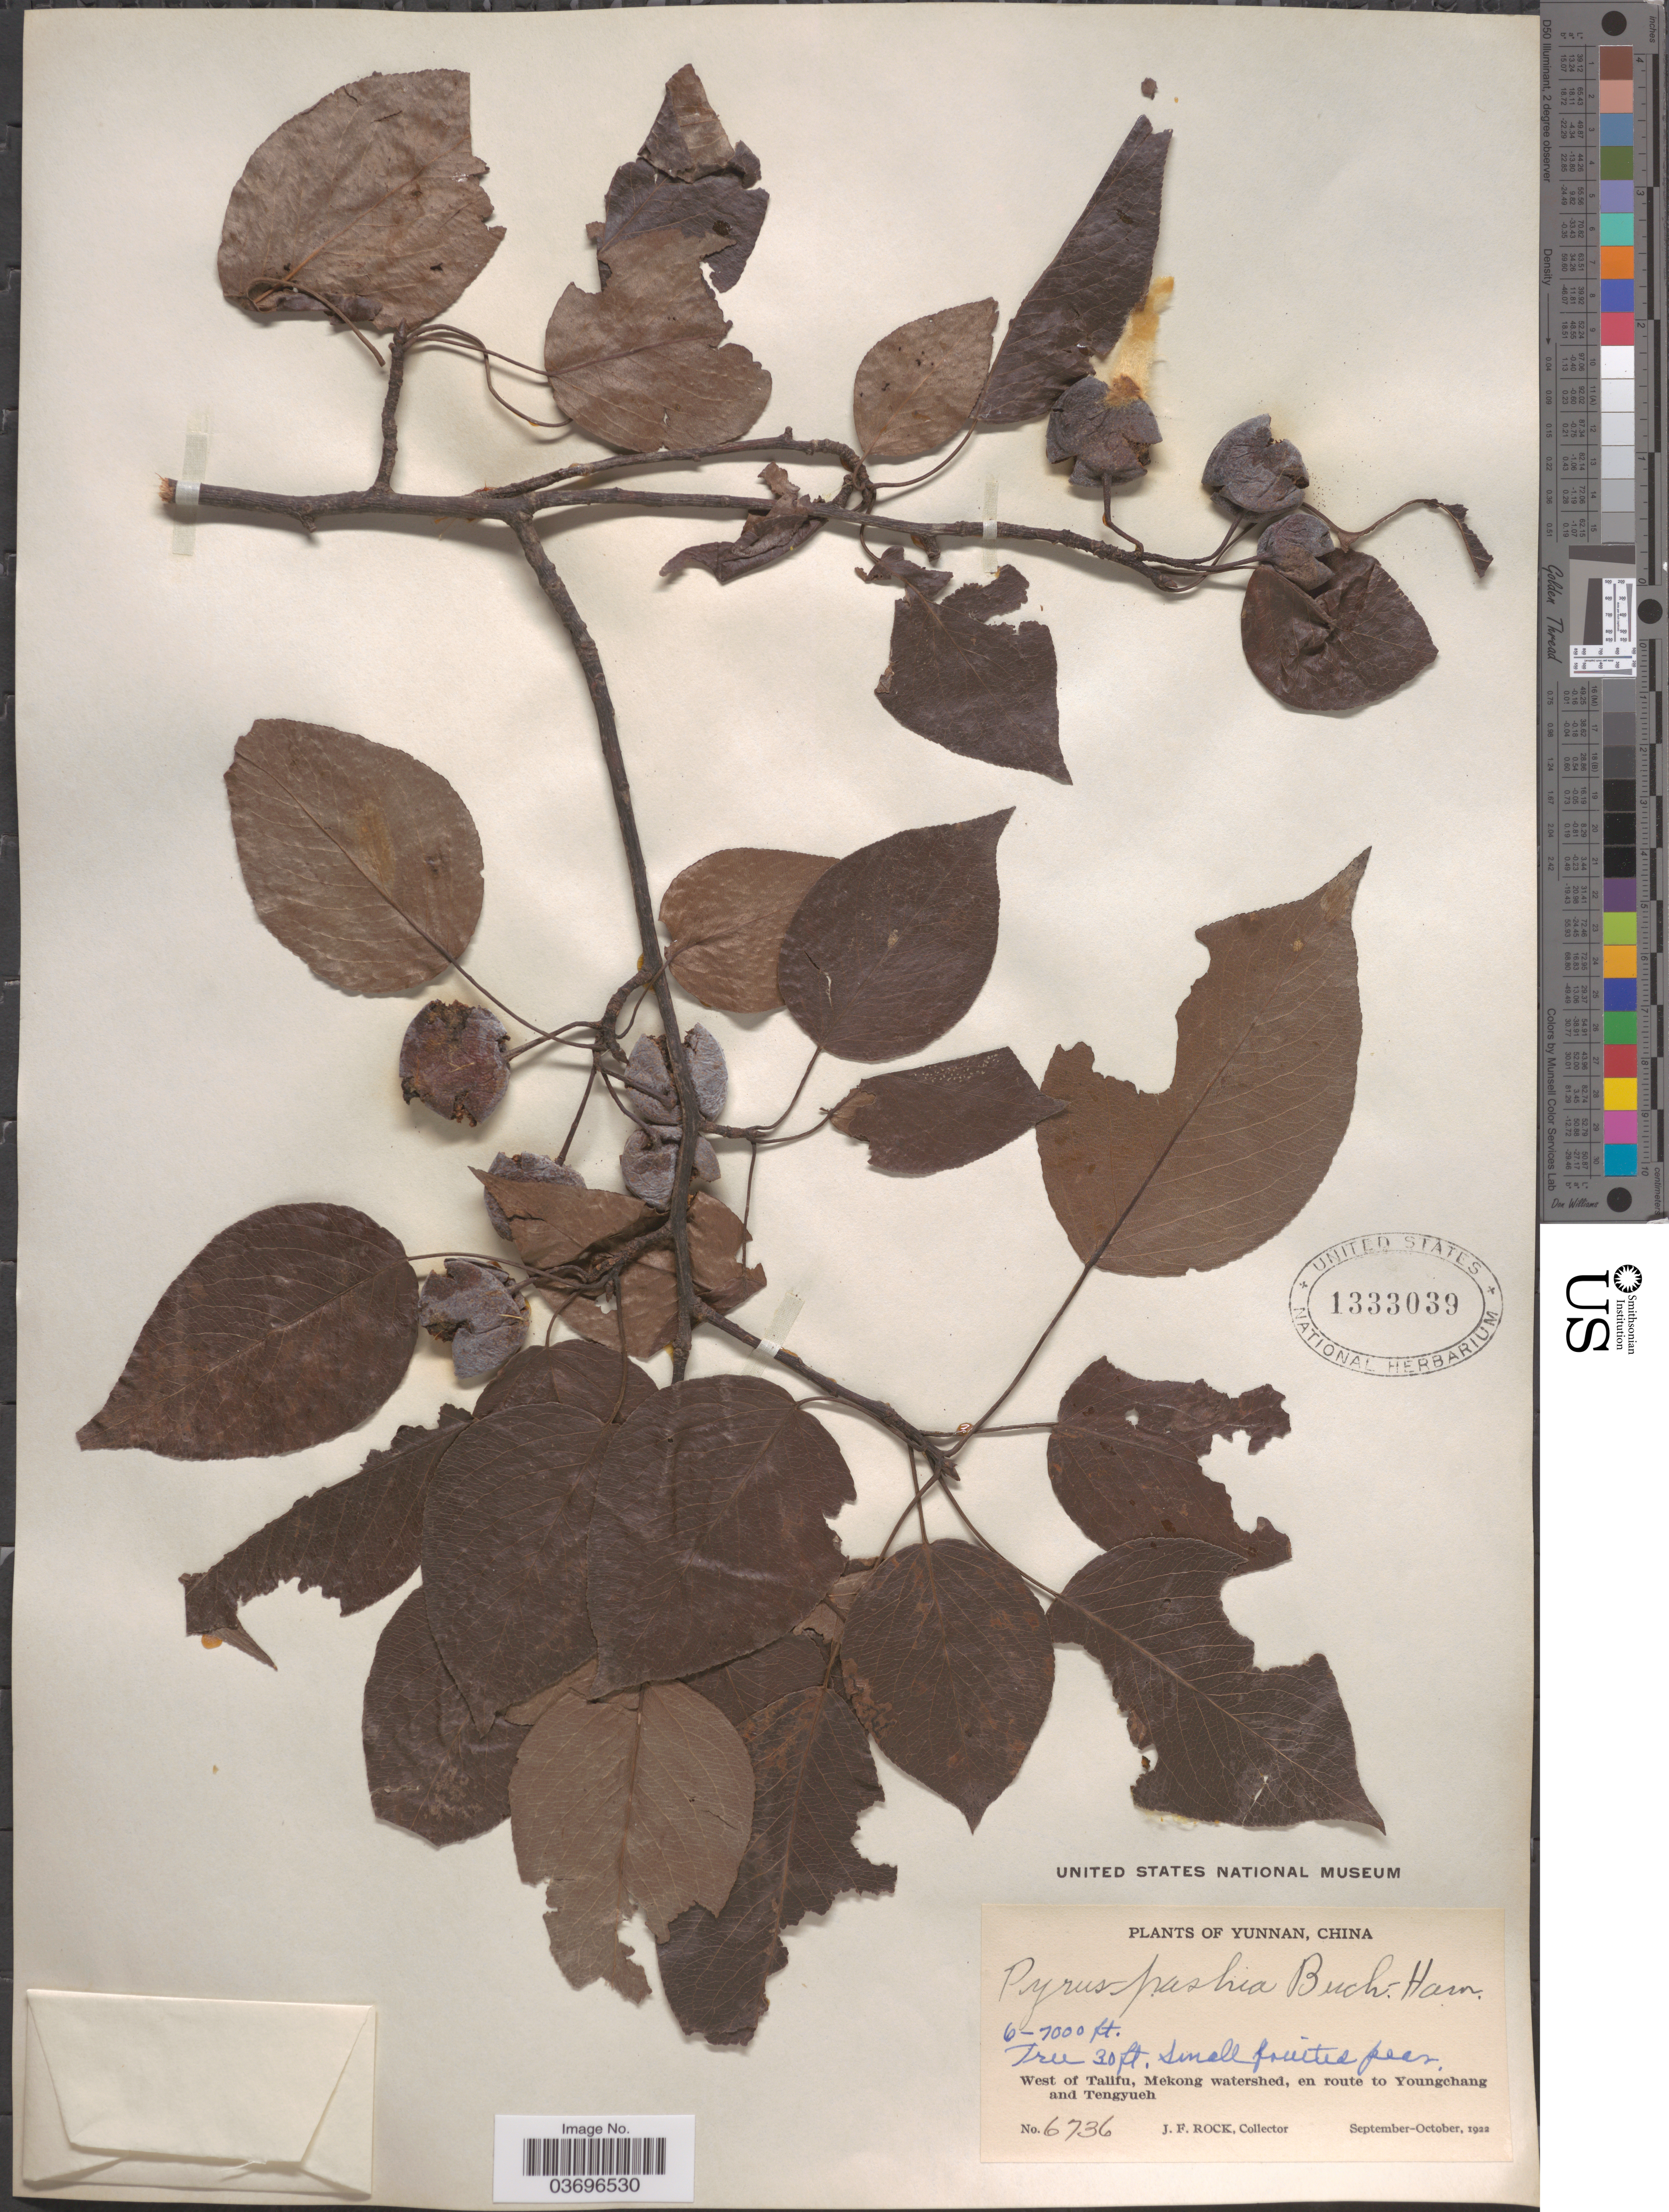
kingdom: Plantae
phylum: Tracheophyta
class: Magnoliopsida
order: Rosales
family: Rosaceae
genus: Pyrus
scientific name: Pyrus pashia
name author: Buch.-Ham. ex D. Don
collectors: J. Rock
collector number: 6736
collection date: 1922-09/1922-10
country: China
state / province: Yunnan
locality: West of Talifu, Mekong watershed, en route to Youngchang and Tengyueh.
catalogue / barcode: US 1333039